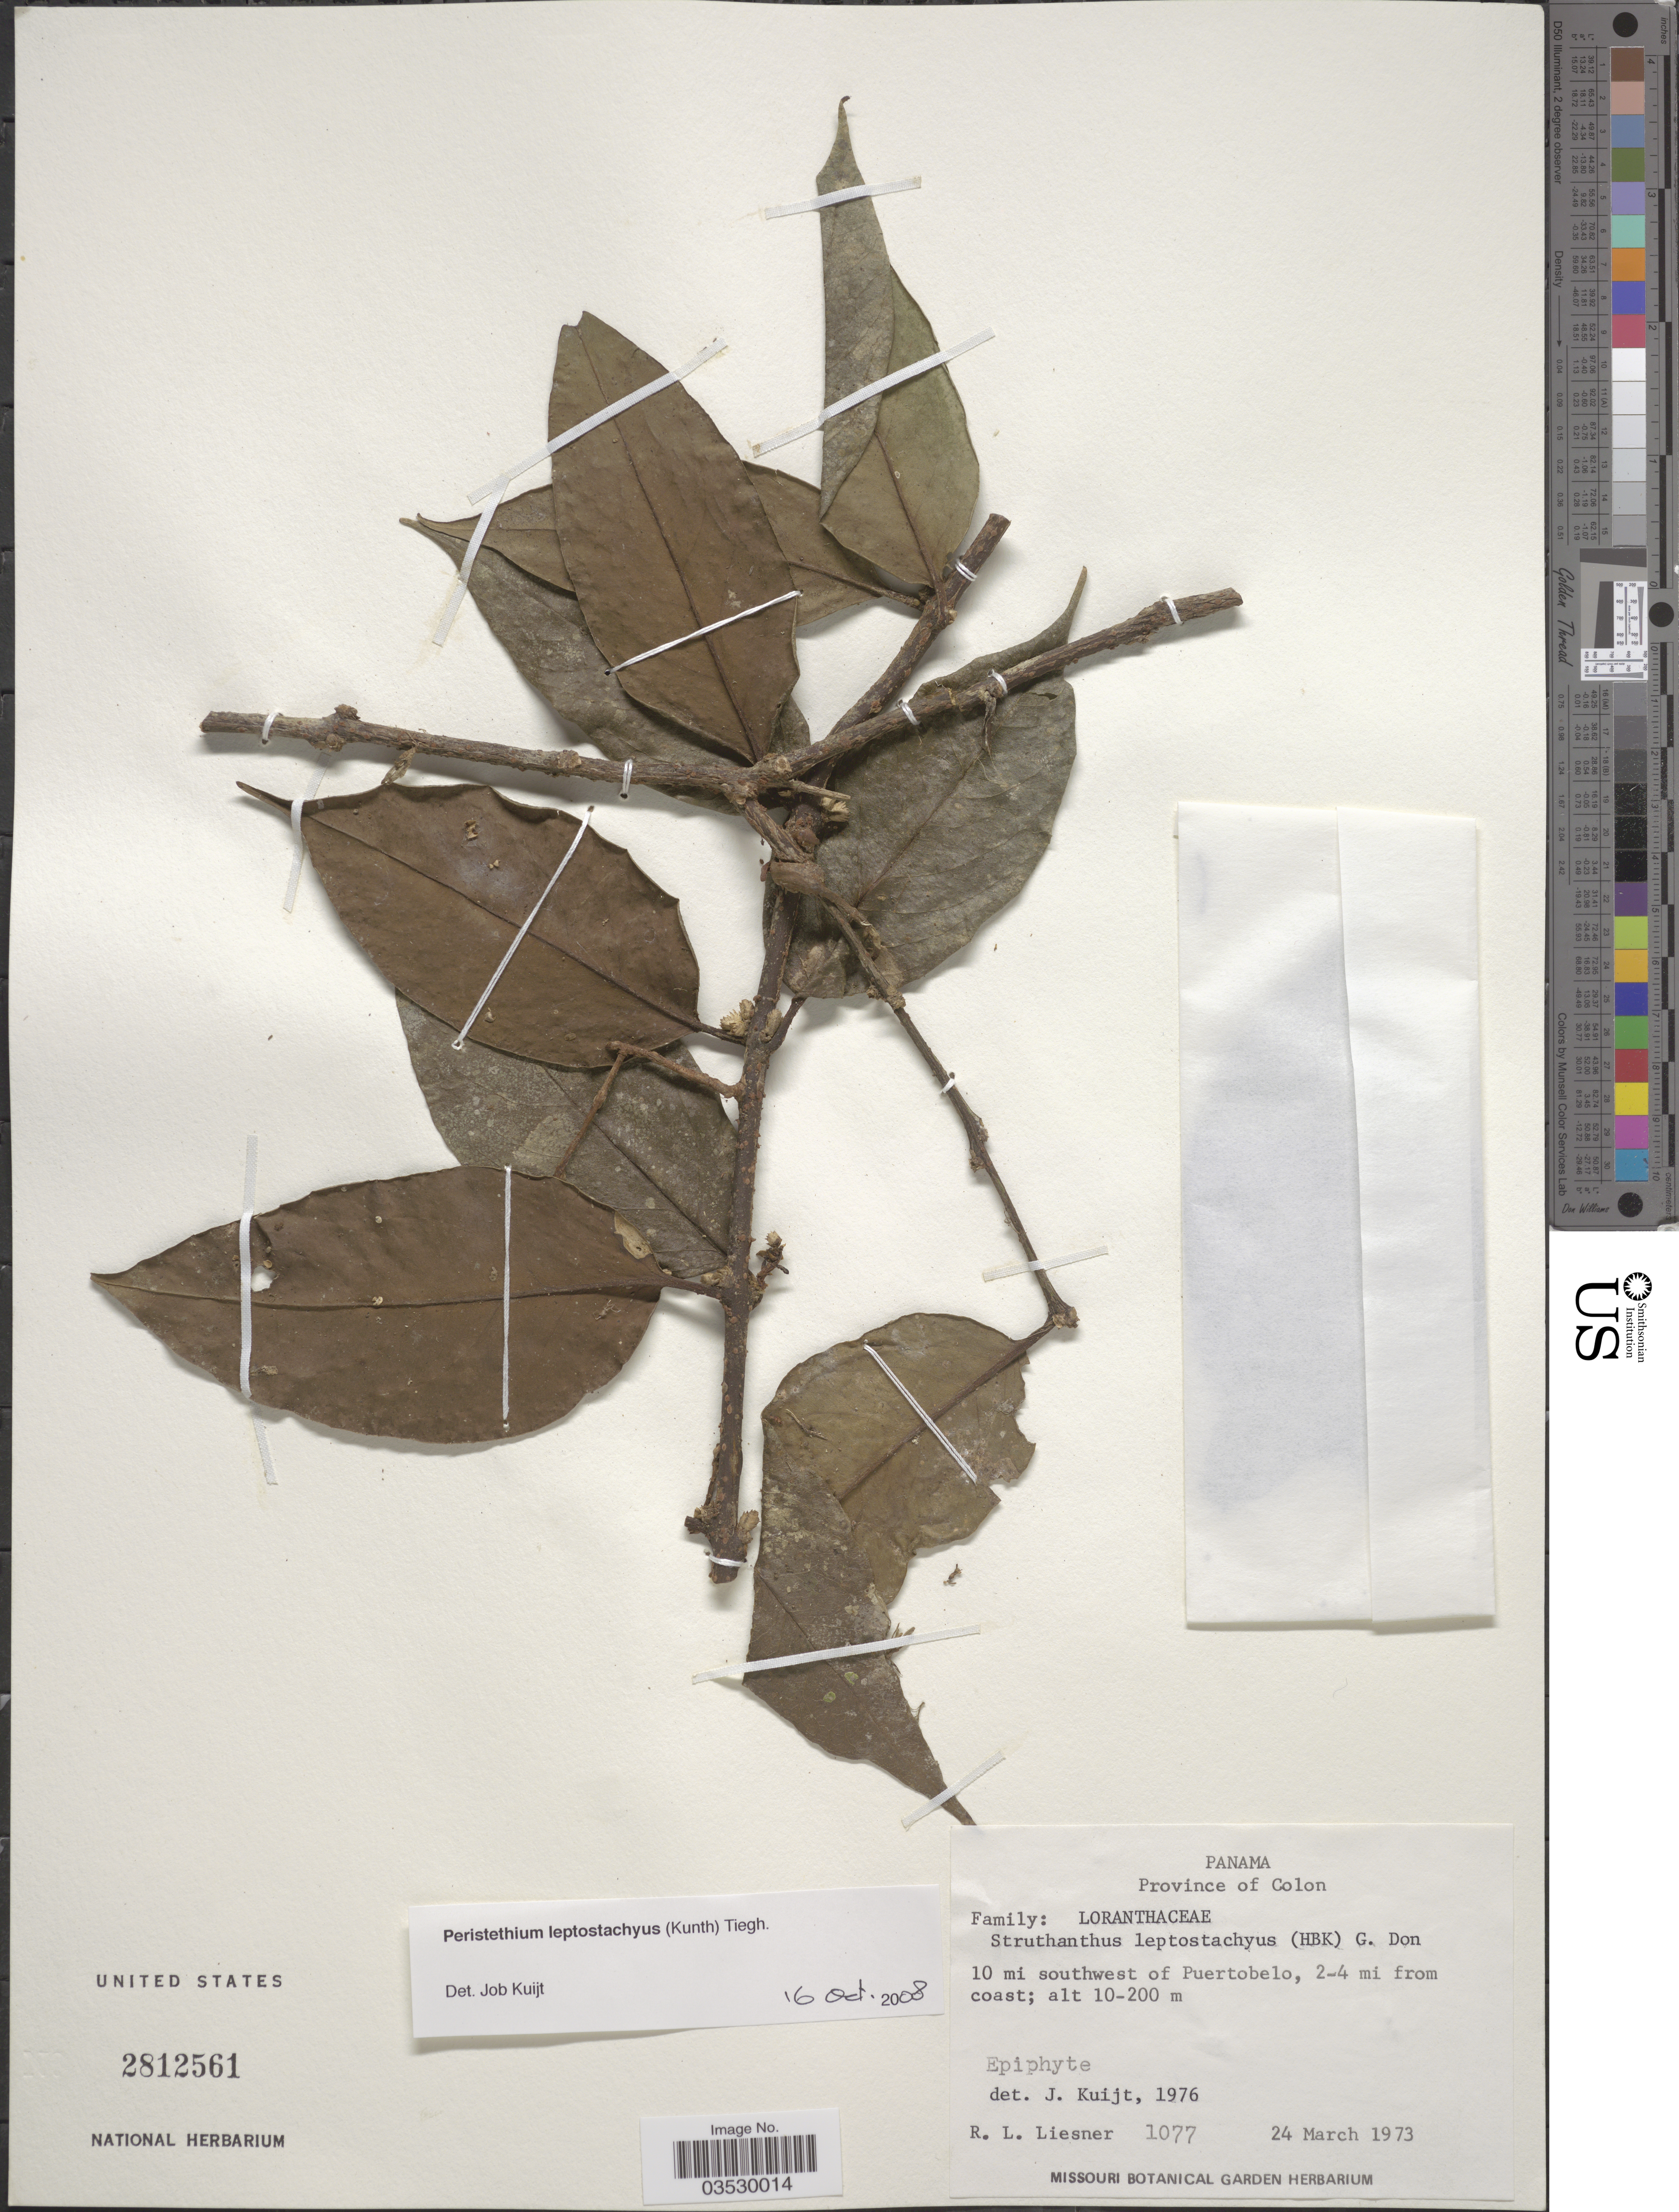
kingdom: Plantae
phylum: Tracheophyta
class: Magnoliopsida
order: Santalales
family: Loranthaceae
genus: Struthanthus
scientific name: Struthanthus leptostachyus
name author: Kunth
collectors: R. L. Liesner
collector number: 1077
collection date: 1973-03-24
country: Panama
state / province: Colón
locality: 10 mi southwest of Puertobelo, 2-4 mi from coast.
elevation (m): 10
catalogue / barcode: US 2812561